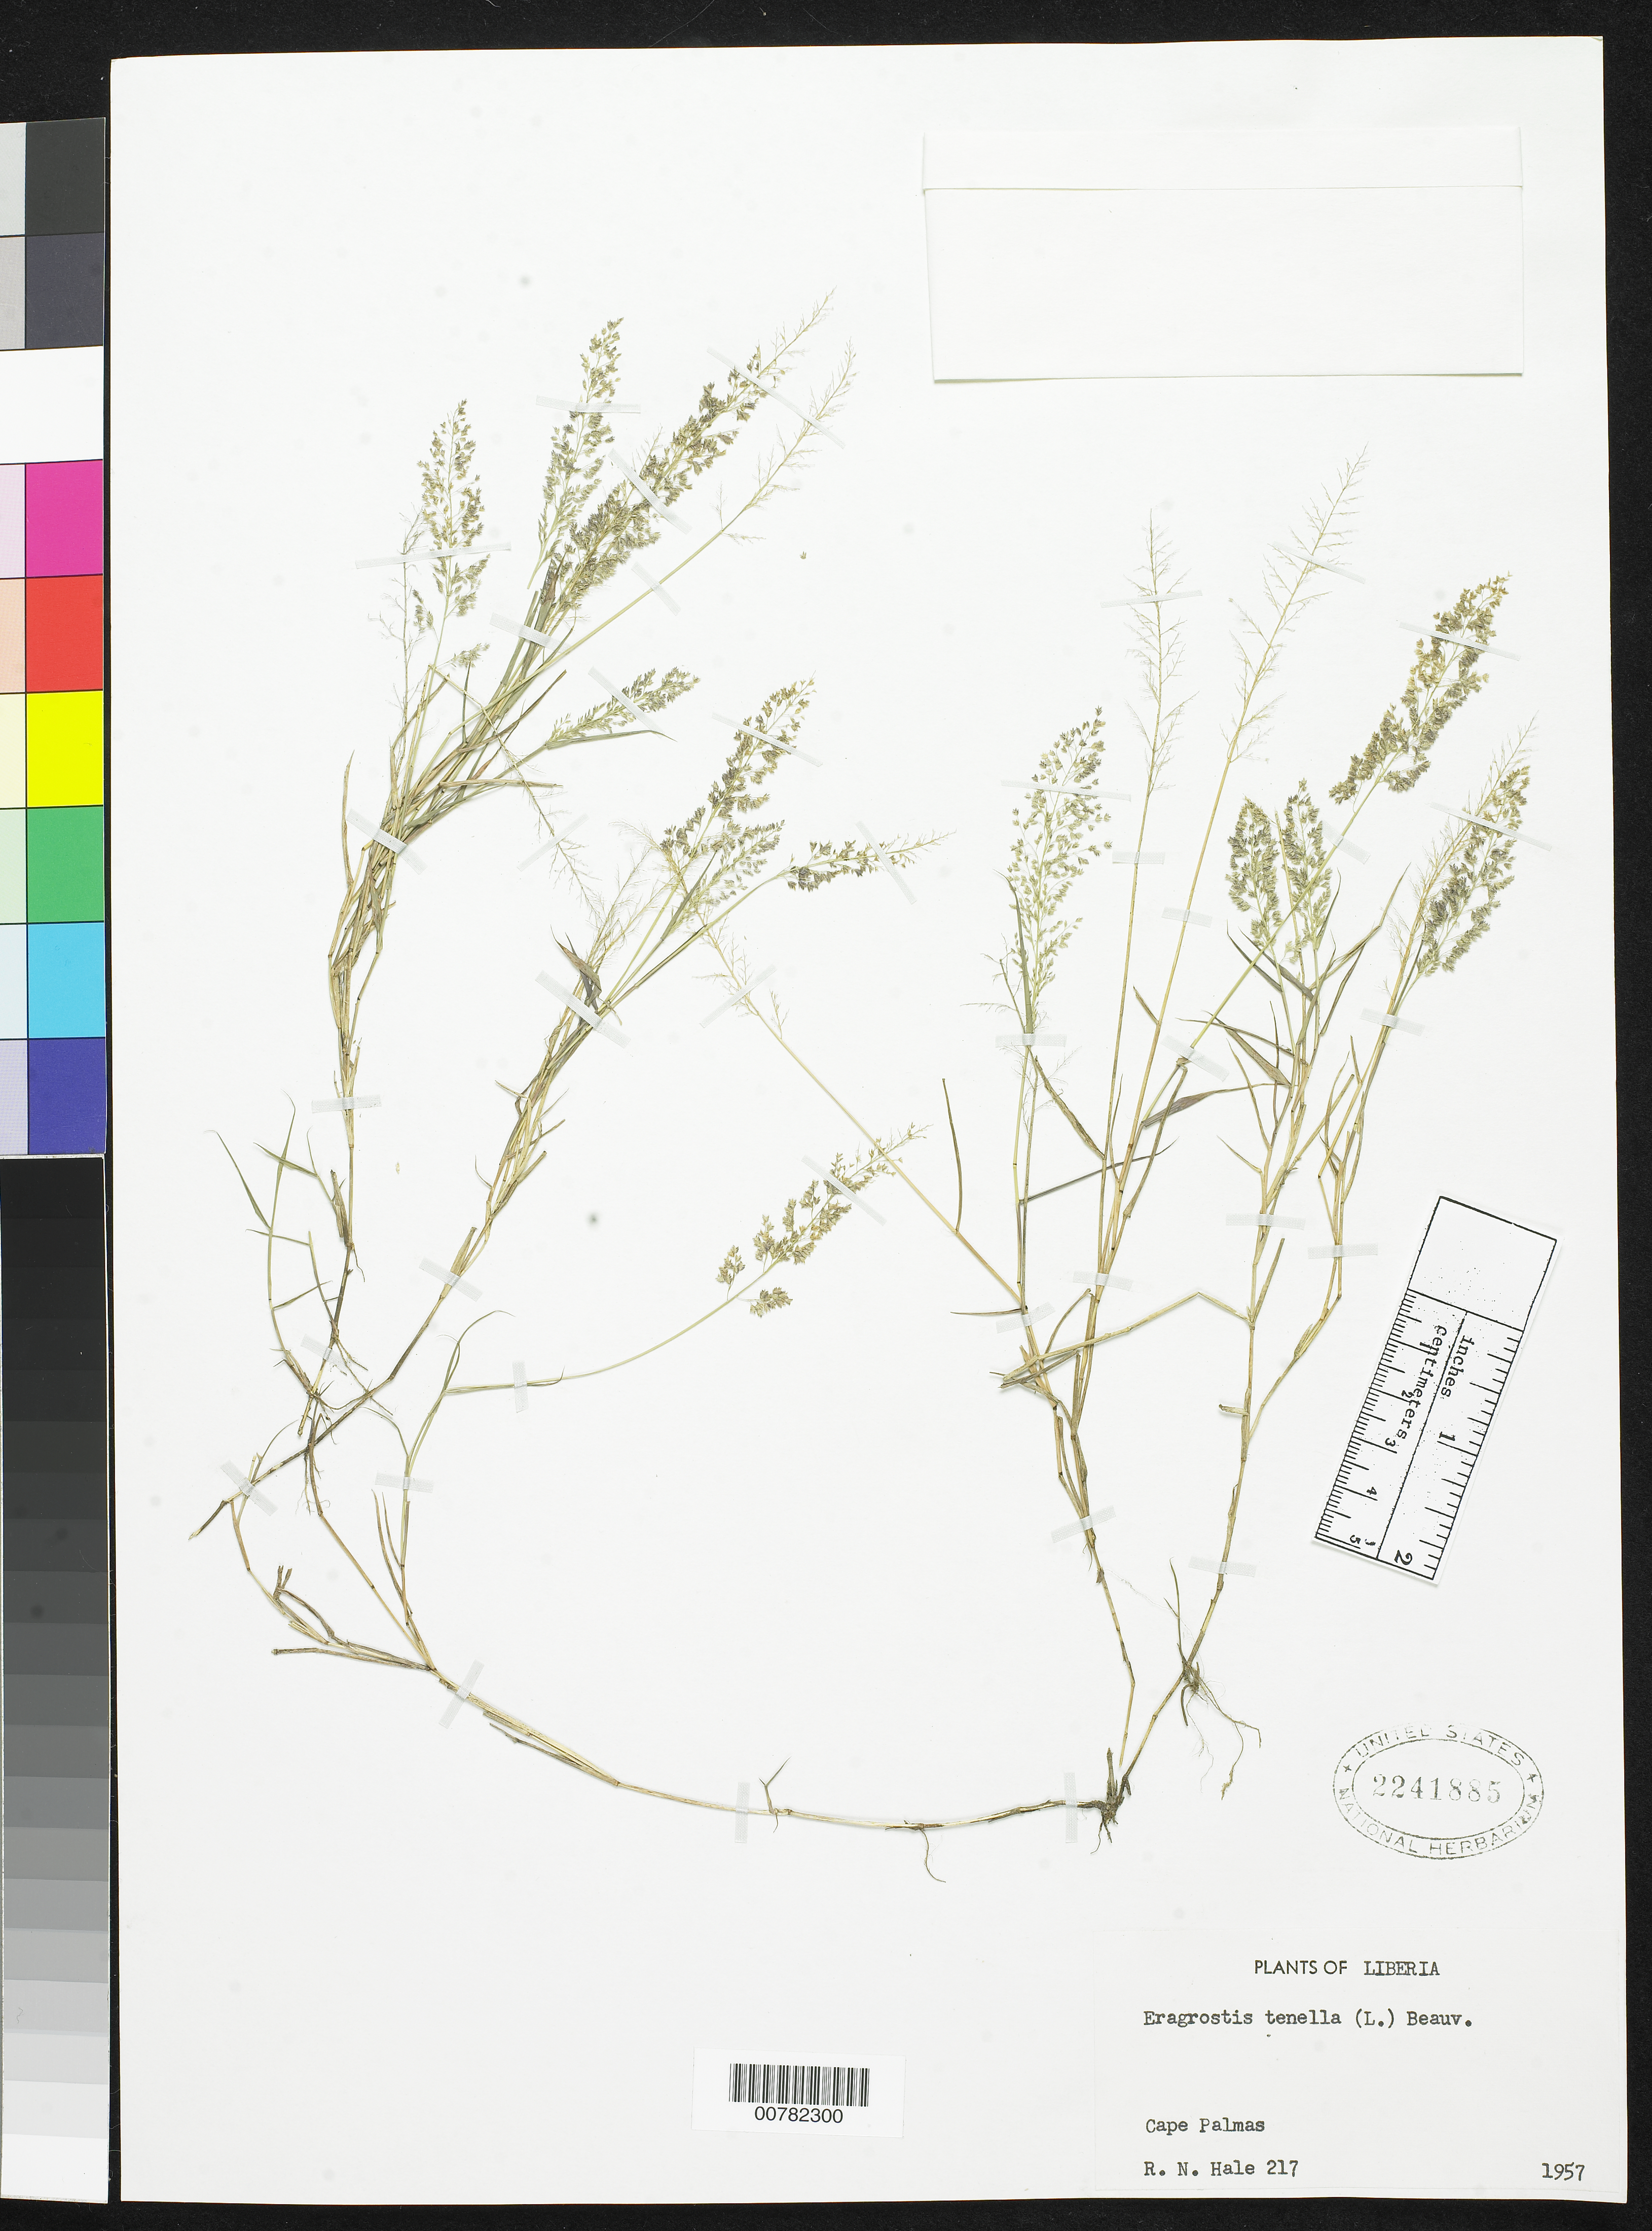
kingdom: Plantae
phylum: Tracheophyta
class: Liliopsida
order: Poales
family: Poaceae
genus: Eragrostis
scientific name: Eragrostis tenella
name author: (L.) P. Beauv. ex Roem. & Schult.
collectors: R. N. Hale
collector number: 217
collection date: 1957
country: Liberia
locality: Cape Palmas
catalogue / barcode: US 2241885